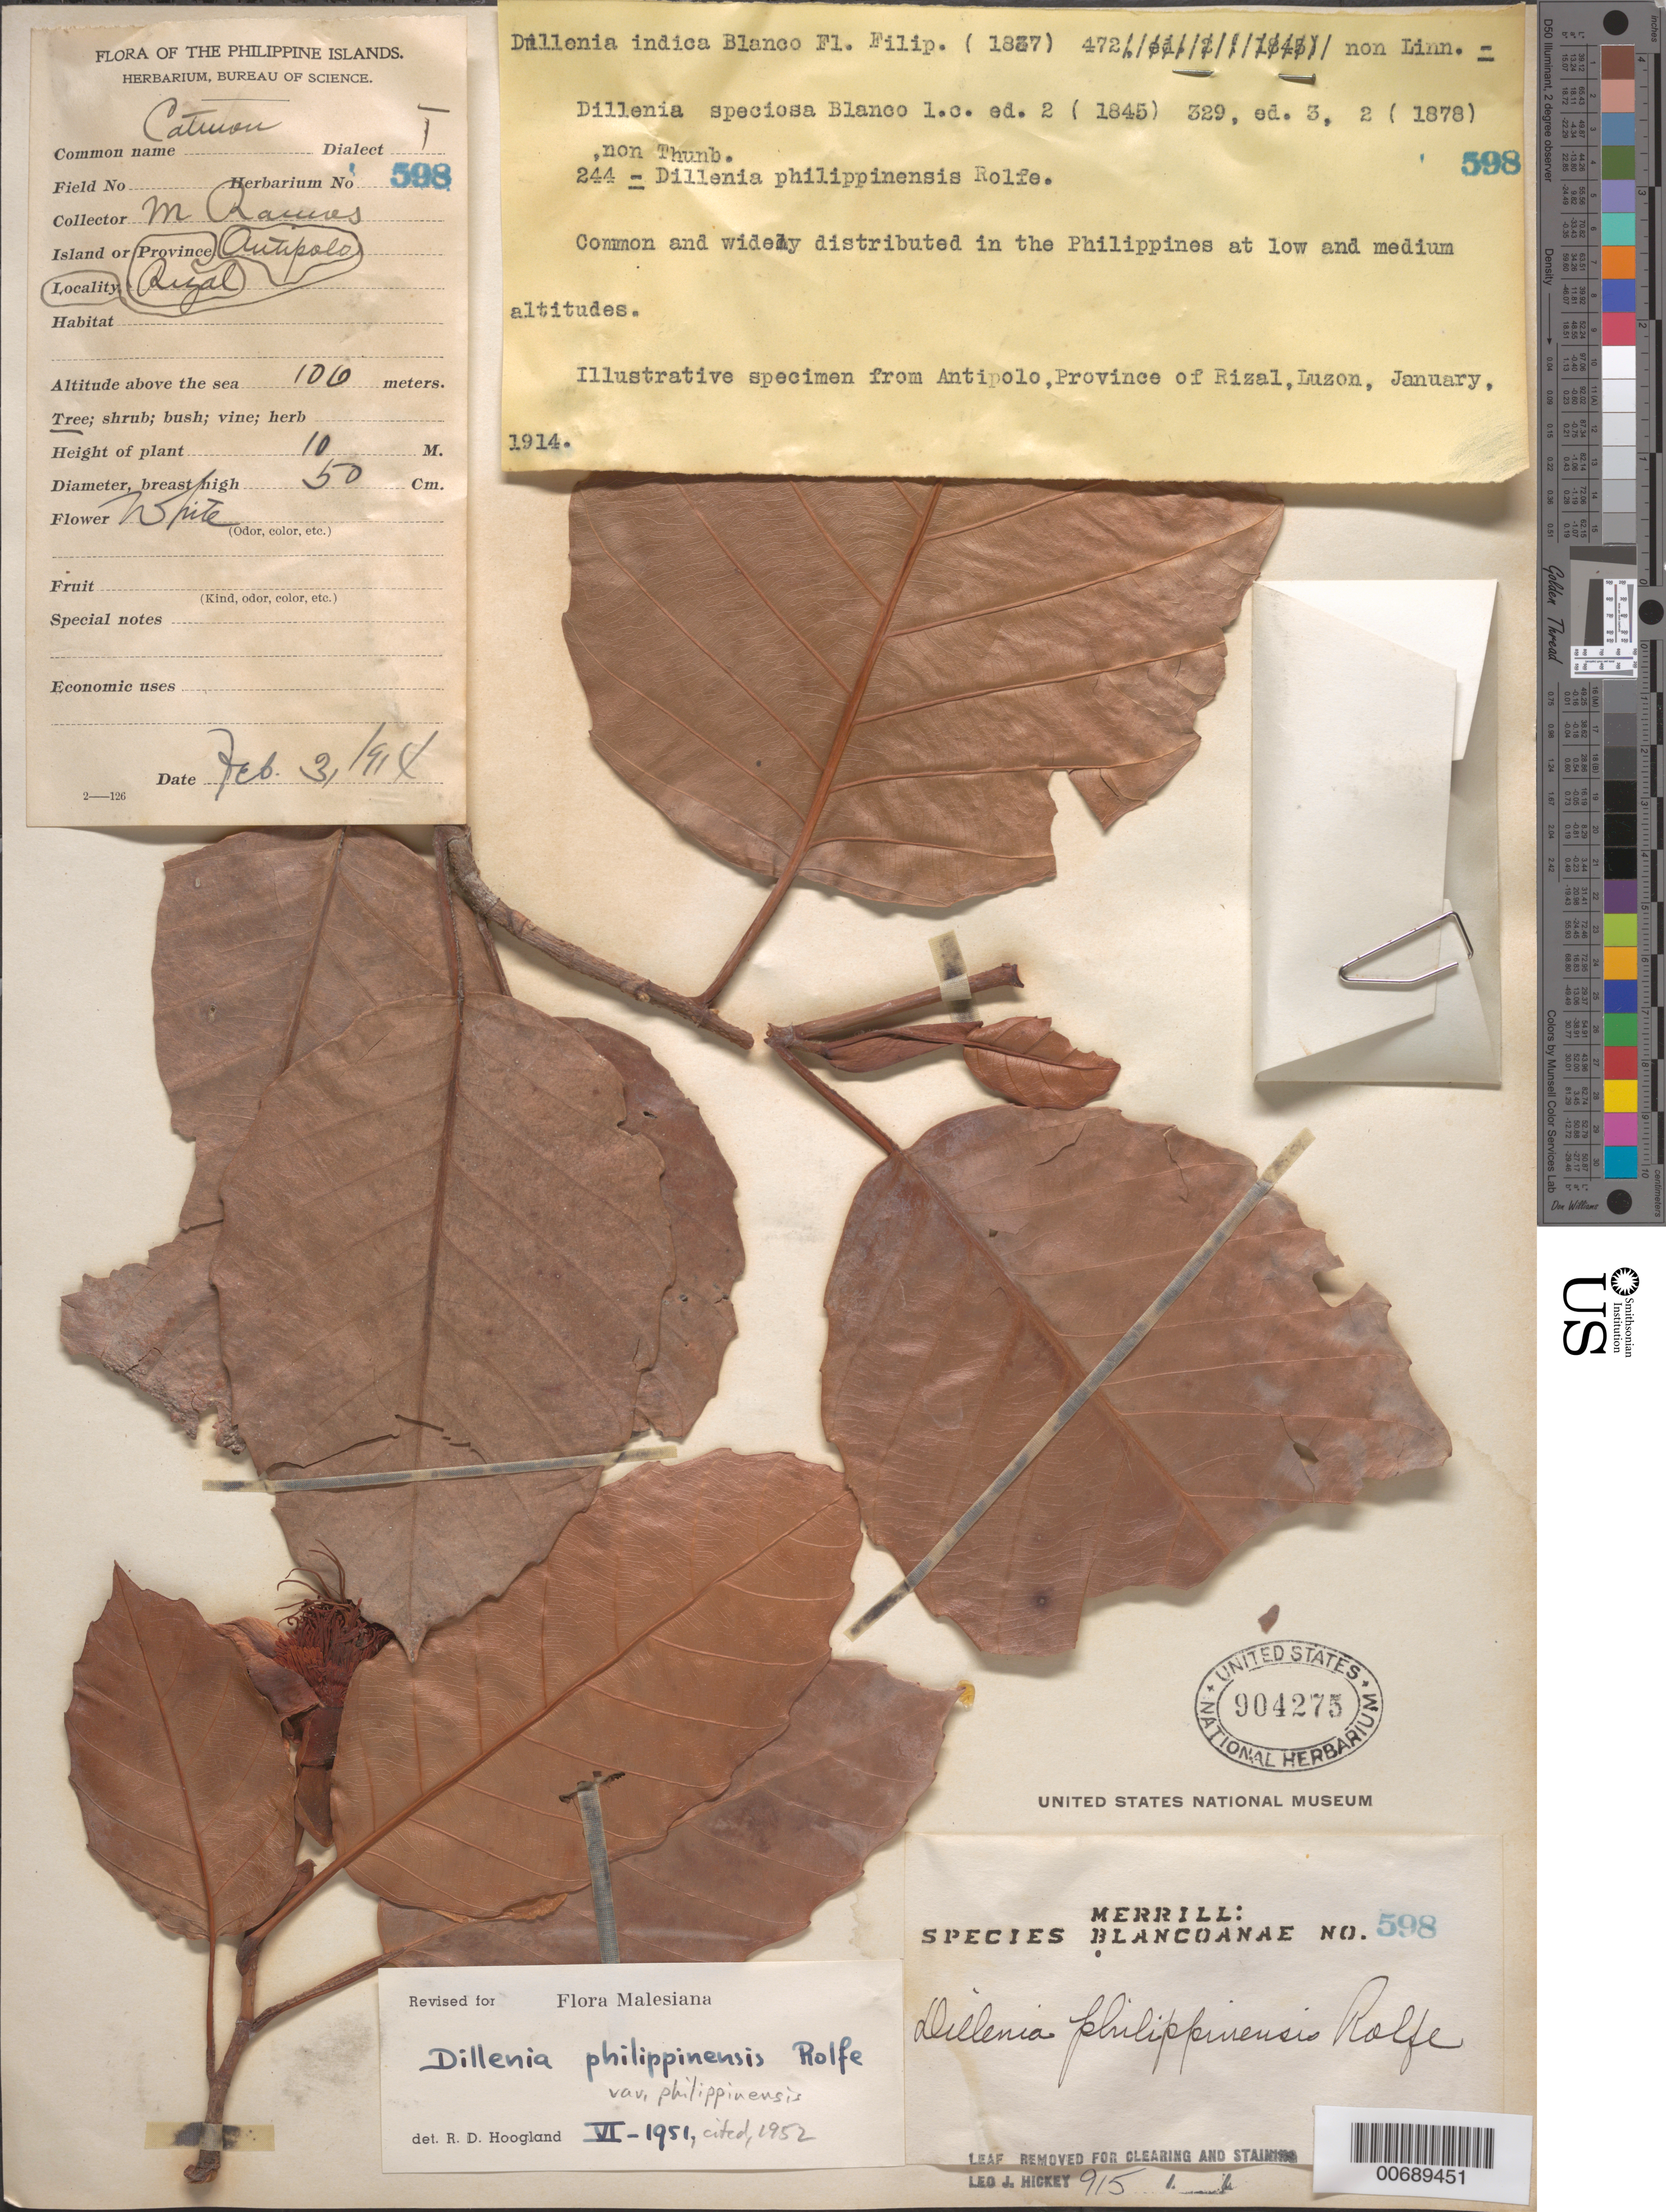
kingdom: Plantae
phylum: Tracheophyta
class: Magnoliopsida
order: Dilleniales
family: Dilleniaceae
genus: Dillenia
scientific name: Dillenia philippinensis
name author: Rolfe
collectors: M. Ramos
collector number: Sp. Blancoan. 0598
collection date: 1914-01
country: Philippines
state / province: Calabarzon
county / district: Rizal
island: Luzon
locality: Antipolo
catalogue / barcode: US 904275